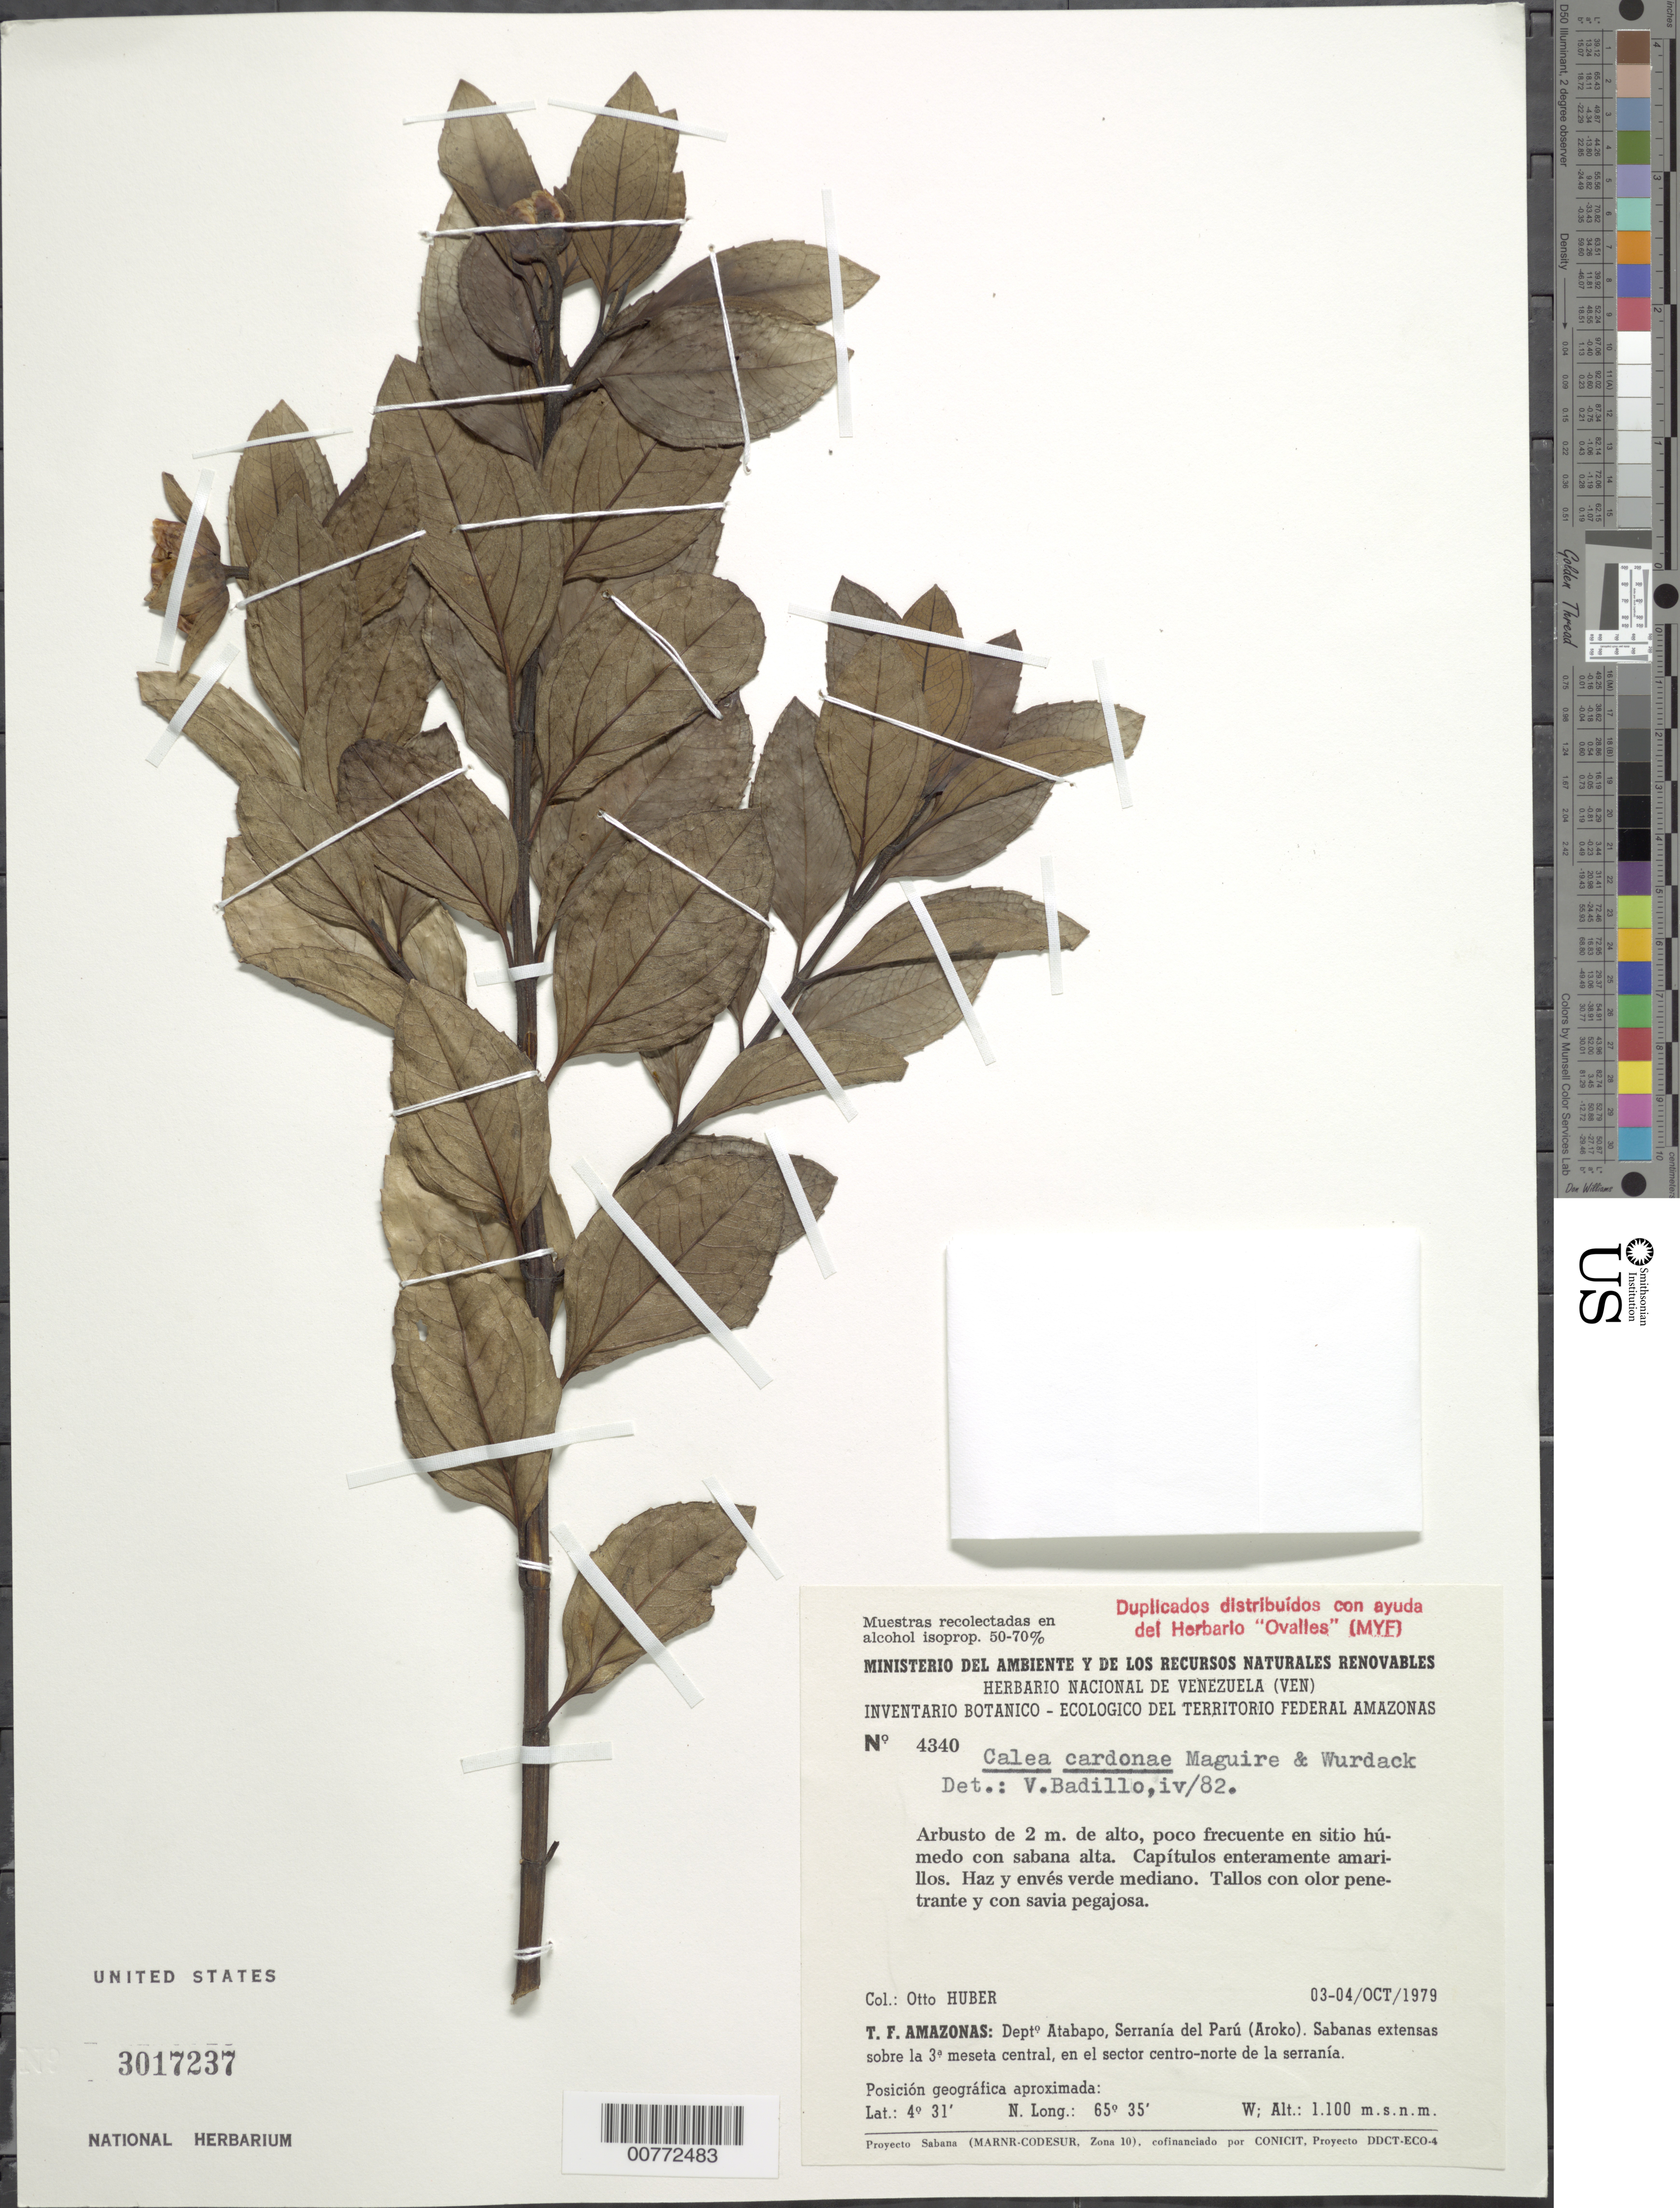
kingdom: Plantae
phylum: Tracheophyta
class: Magnoliopsida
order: Asterales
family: Asteraceae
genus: Calea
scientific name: Calea tricephala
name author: Maguire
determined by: Bueno, Vinicius Resende, (ICN), Universidade Federal do Rio Grande do Sul (BRAZIL)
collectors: O. Huber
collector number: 4340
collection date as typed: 3-Oct-79 to 4-Oct-79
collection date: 1979-10-03/1979-10-04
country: Venezuela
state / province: Amazonas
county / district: Atabapo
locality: Serranía del Parú (Aroko), sobre la 3ª meseta central, en el secot centro-norte de la serranía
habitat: Sabanas estensas, en sitio humedo con sabana alta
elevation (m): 1100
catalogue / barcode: US 3017237